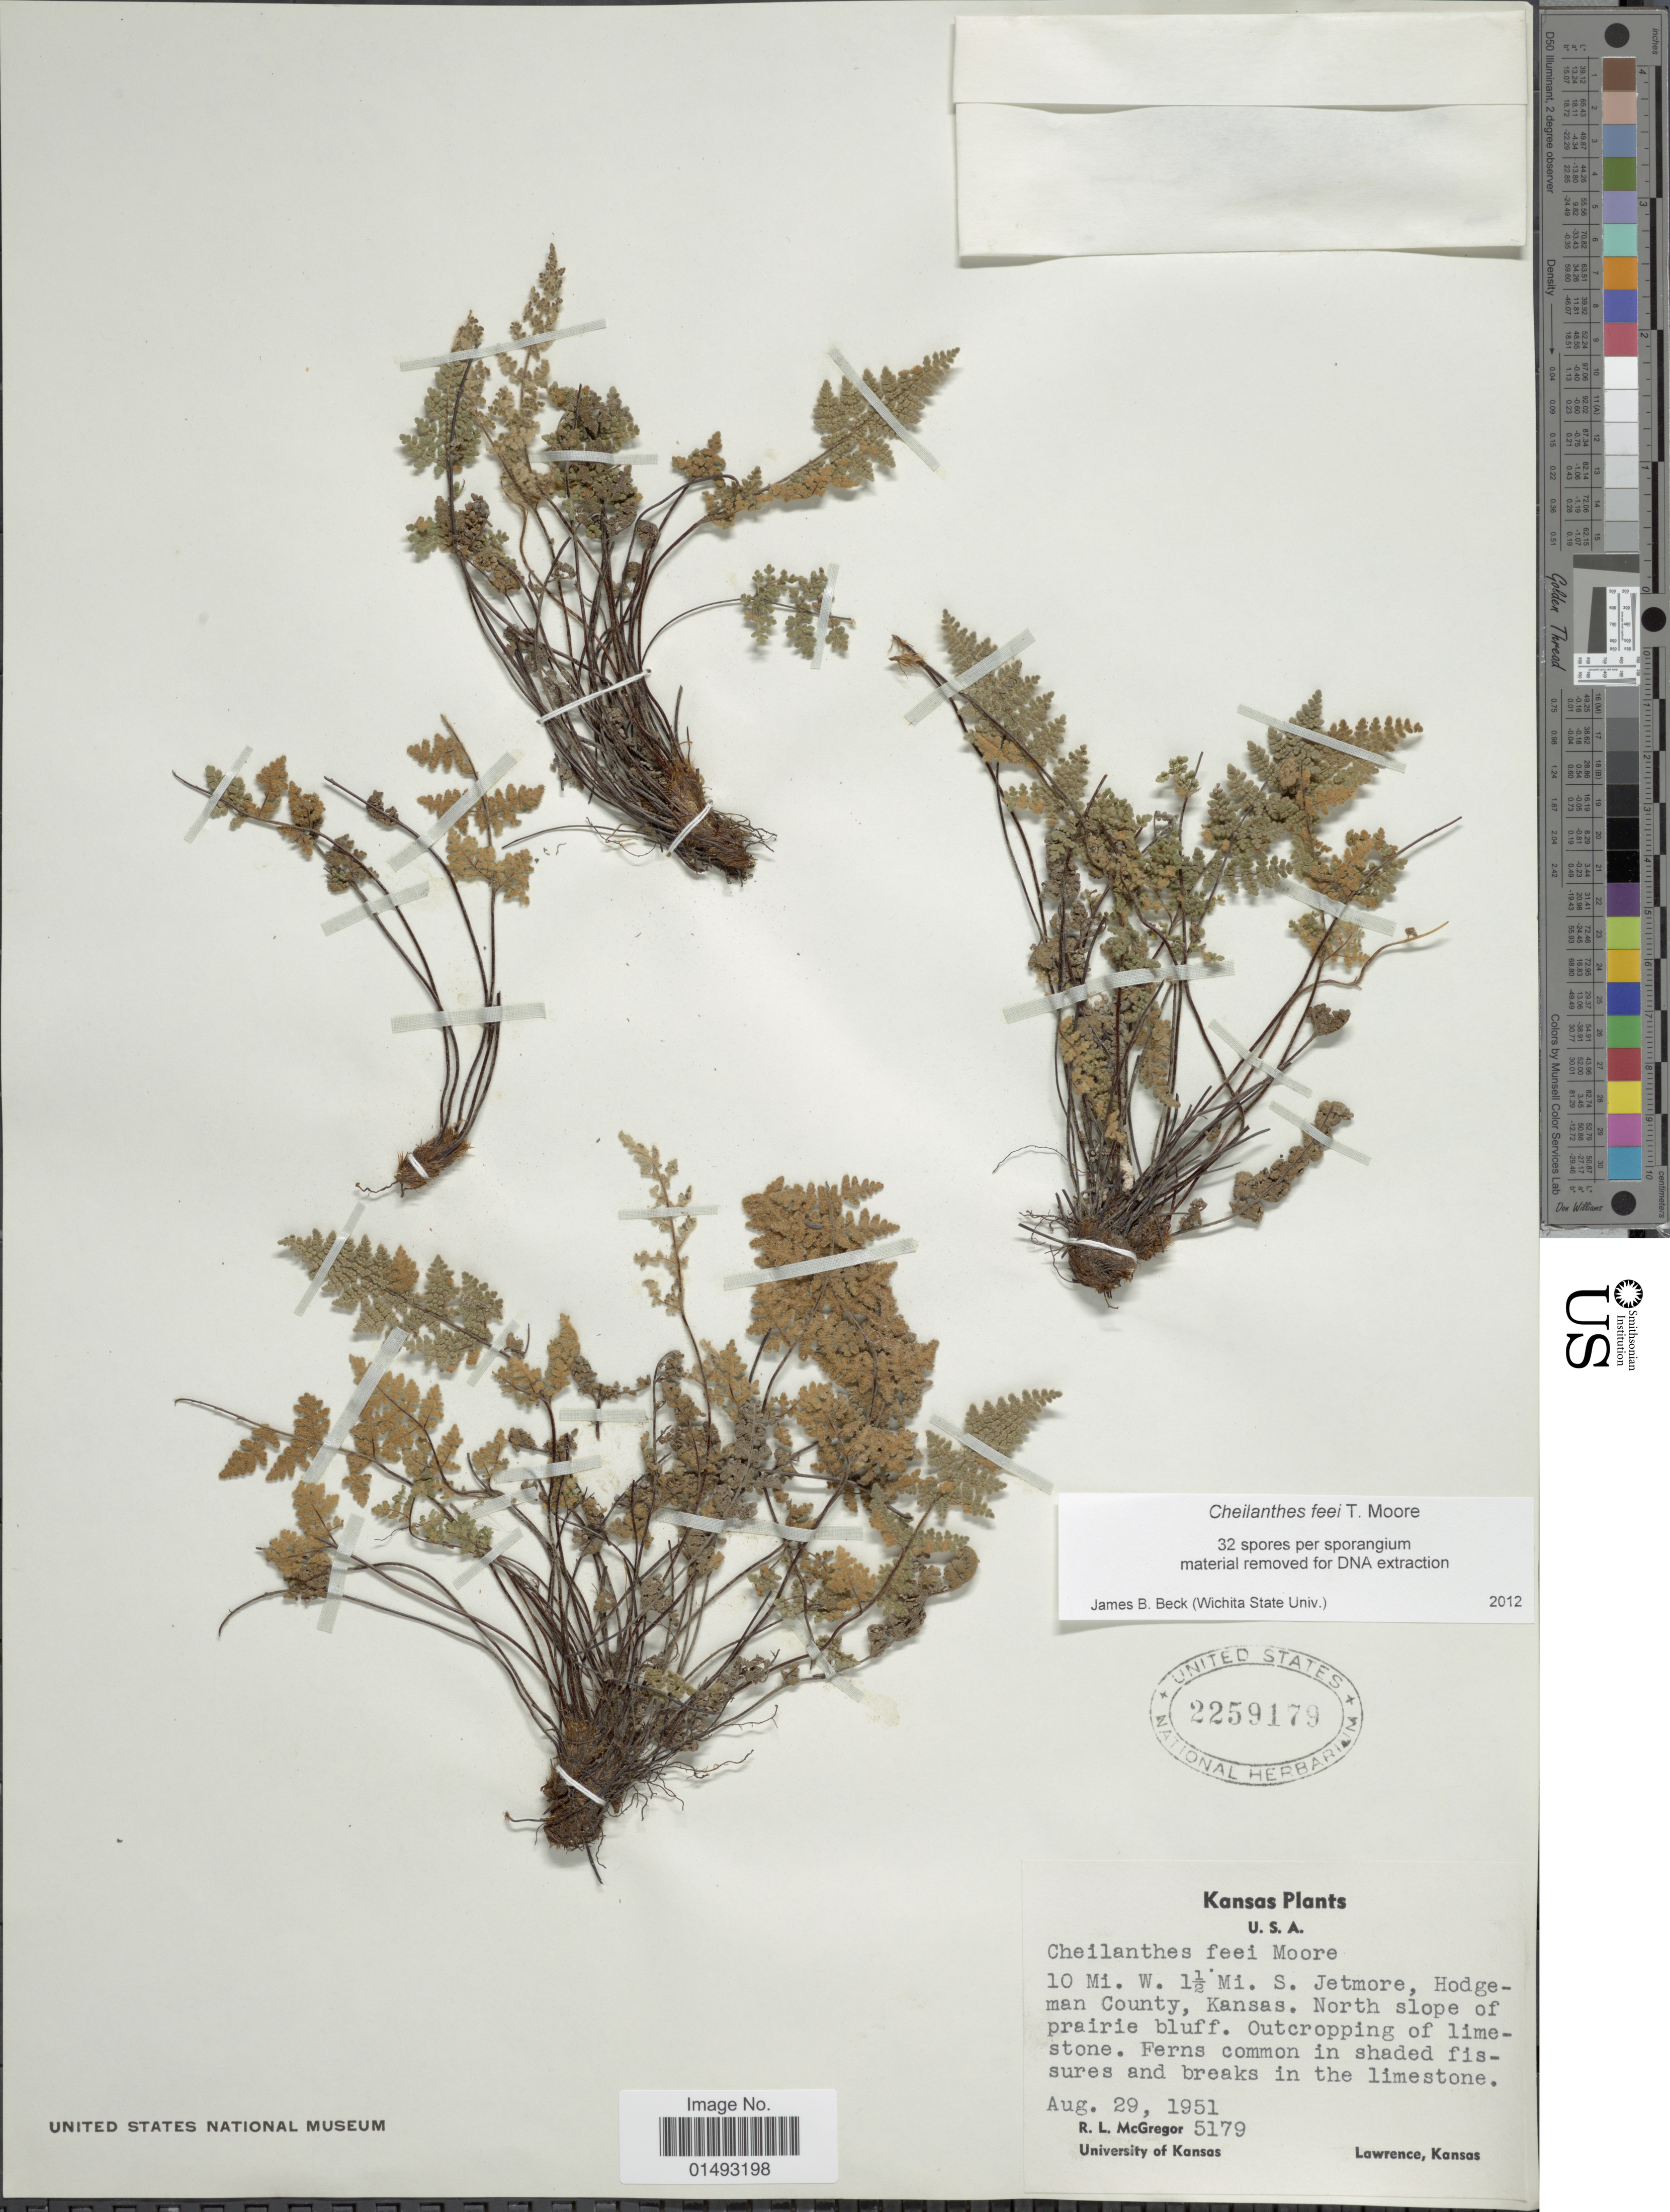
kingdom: Plantae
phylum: Tracheophyta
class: Polypodiopsida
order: Polypodiales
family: Pteridaceae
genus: Myriopteris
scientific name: Myriopteris gracilis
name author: Fée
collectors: R. McGregor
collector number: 5179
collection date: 1951-08-29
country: United States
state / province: Kansas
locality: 10 Mi. W. 1½ Mi. S. Jetmore, Hodgeman County, North slope of prairie bluff.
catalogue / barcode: US 2259179